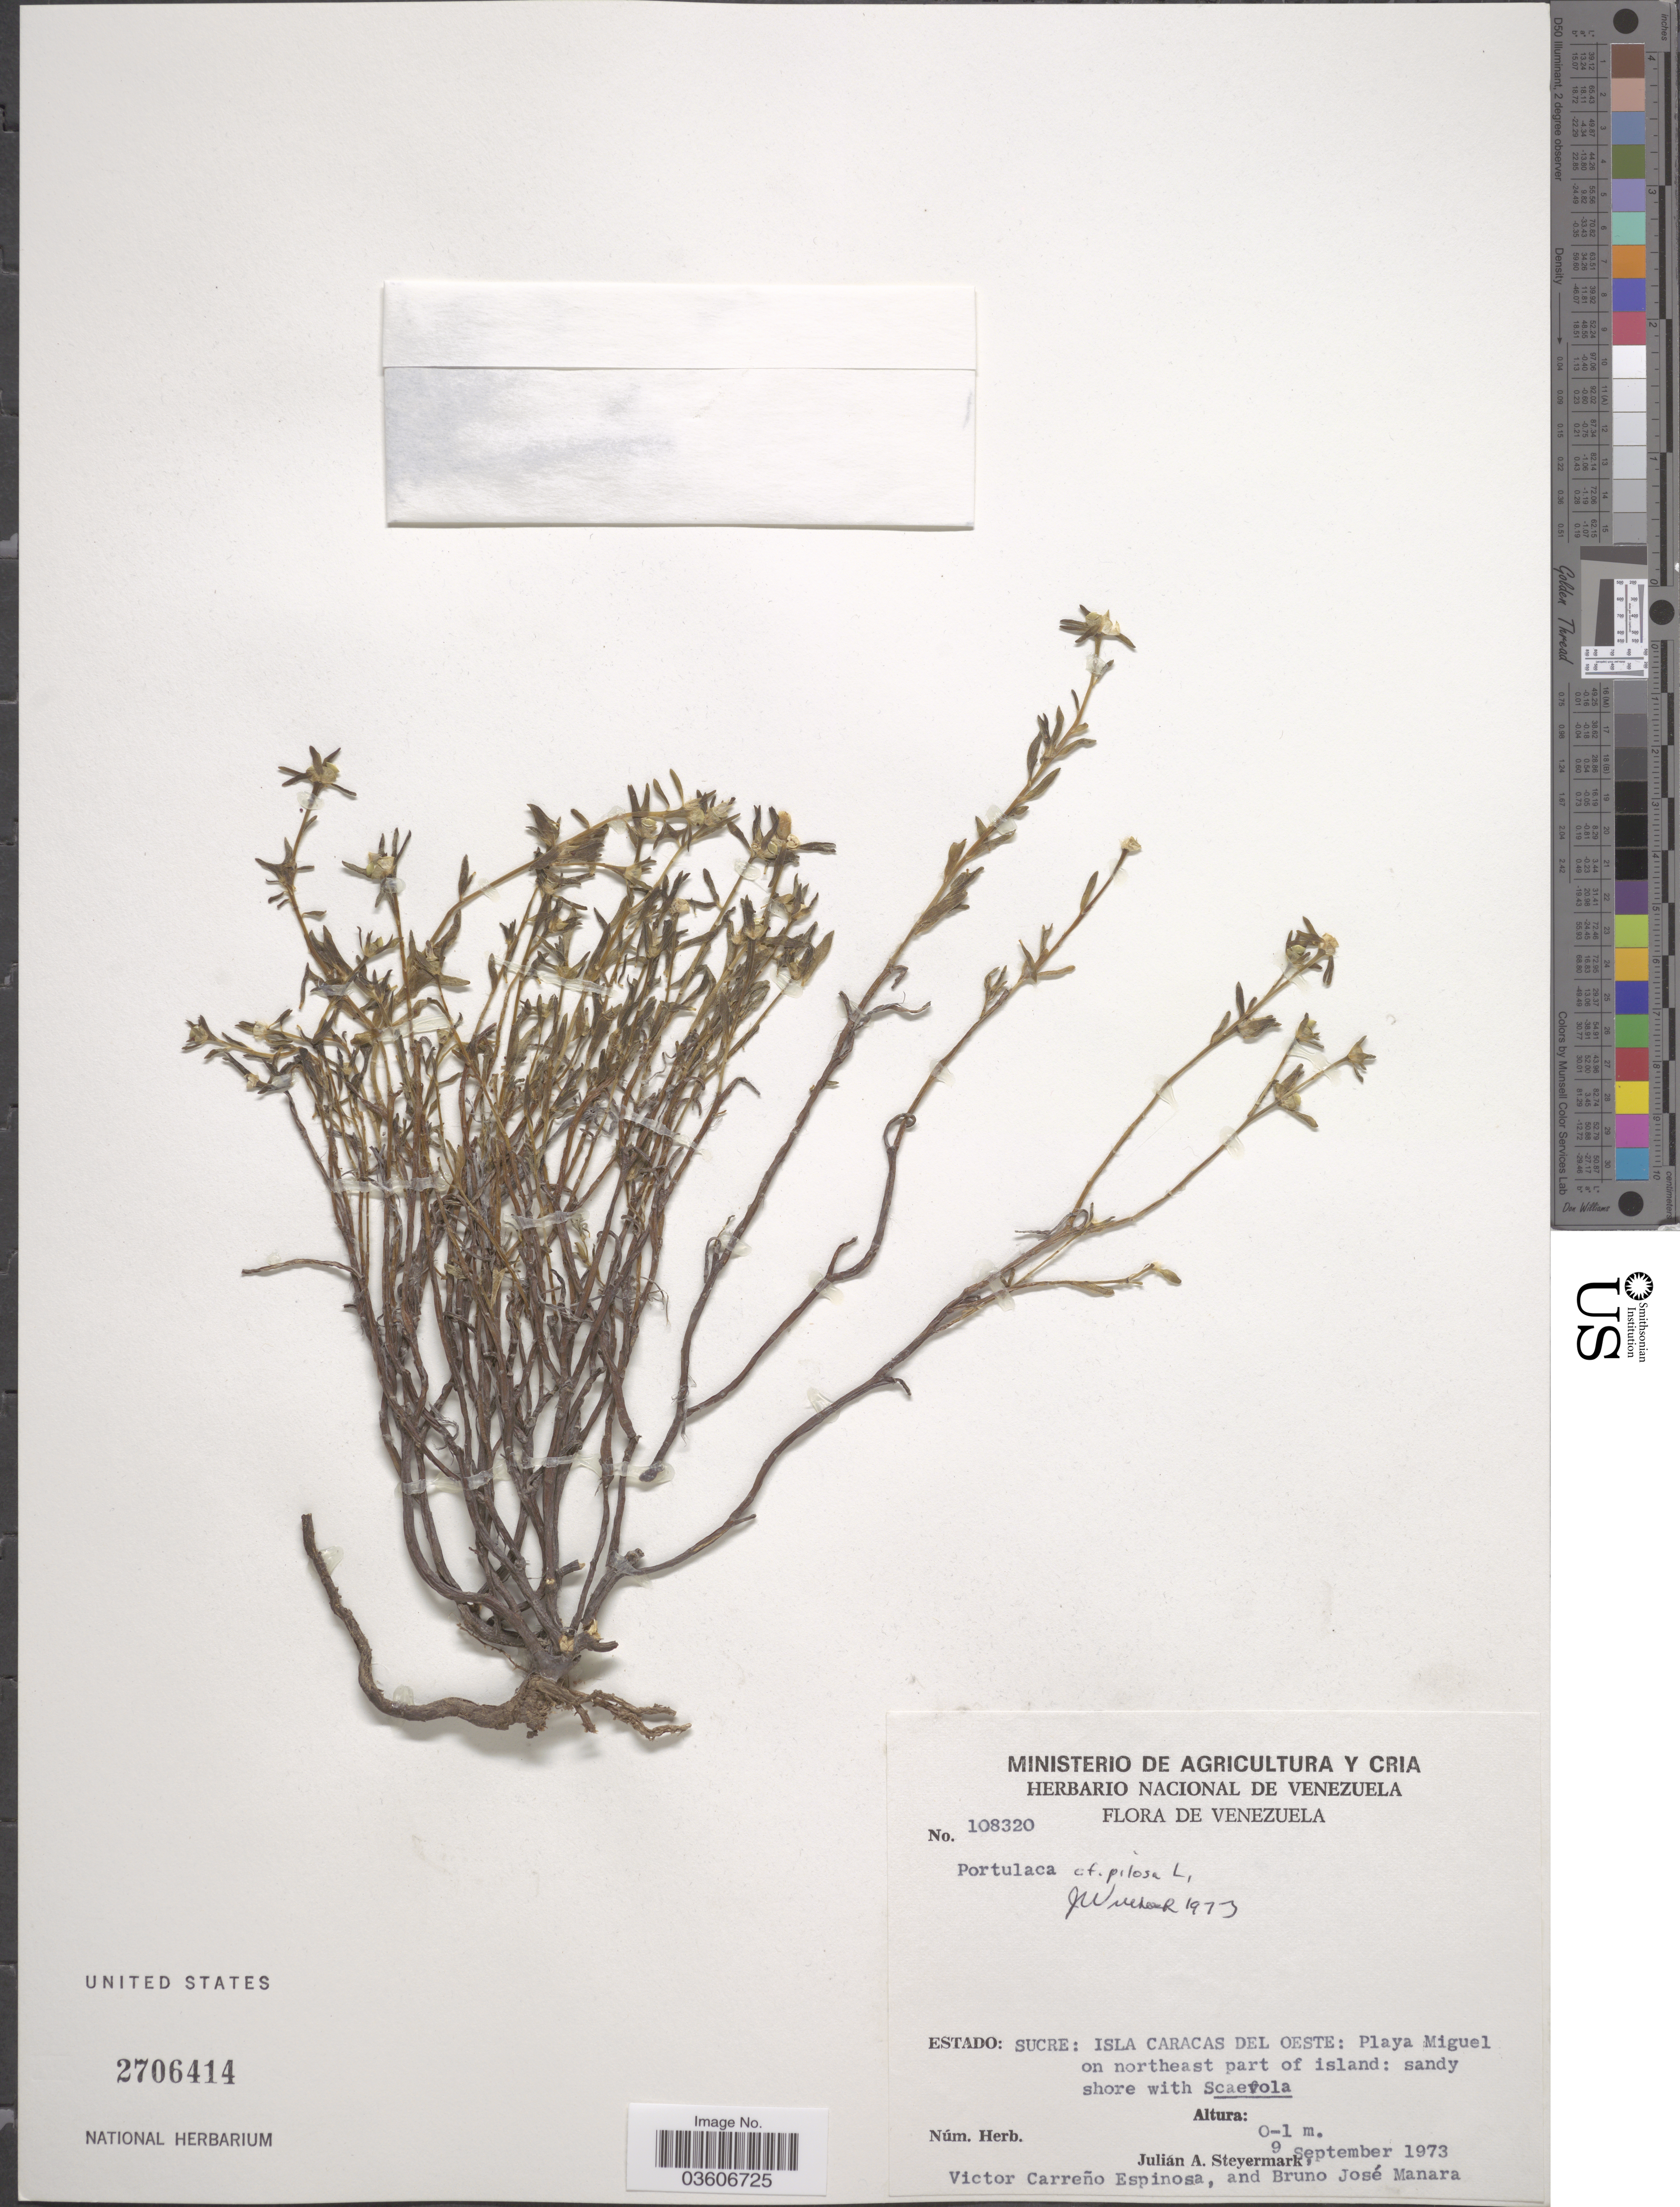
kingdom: Plantae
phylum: Tracheophyta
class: Magnoliopsida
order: Caryophyllales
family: Portulacaceae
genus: Portulaca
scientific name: Portulaca pilosa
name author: L.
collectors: J. Steyermark, V. Carreño E. & B. Manara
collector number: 108320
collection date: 1973-09-09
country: Venezuela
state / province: Sucre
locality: Isla Caracas del Oeste: Playa Miguel on northeast part of island.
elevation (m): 0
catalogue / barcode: US 2706414